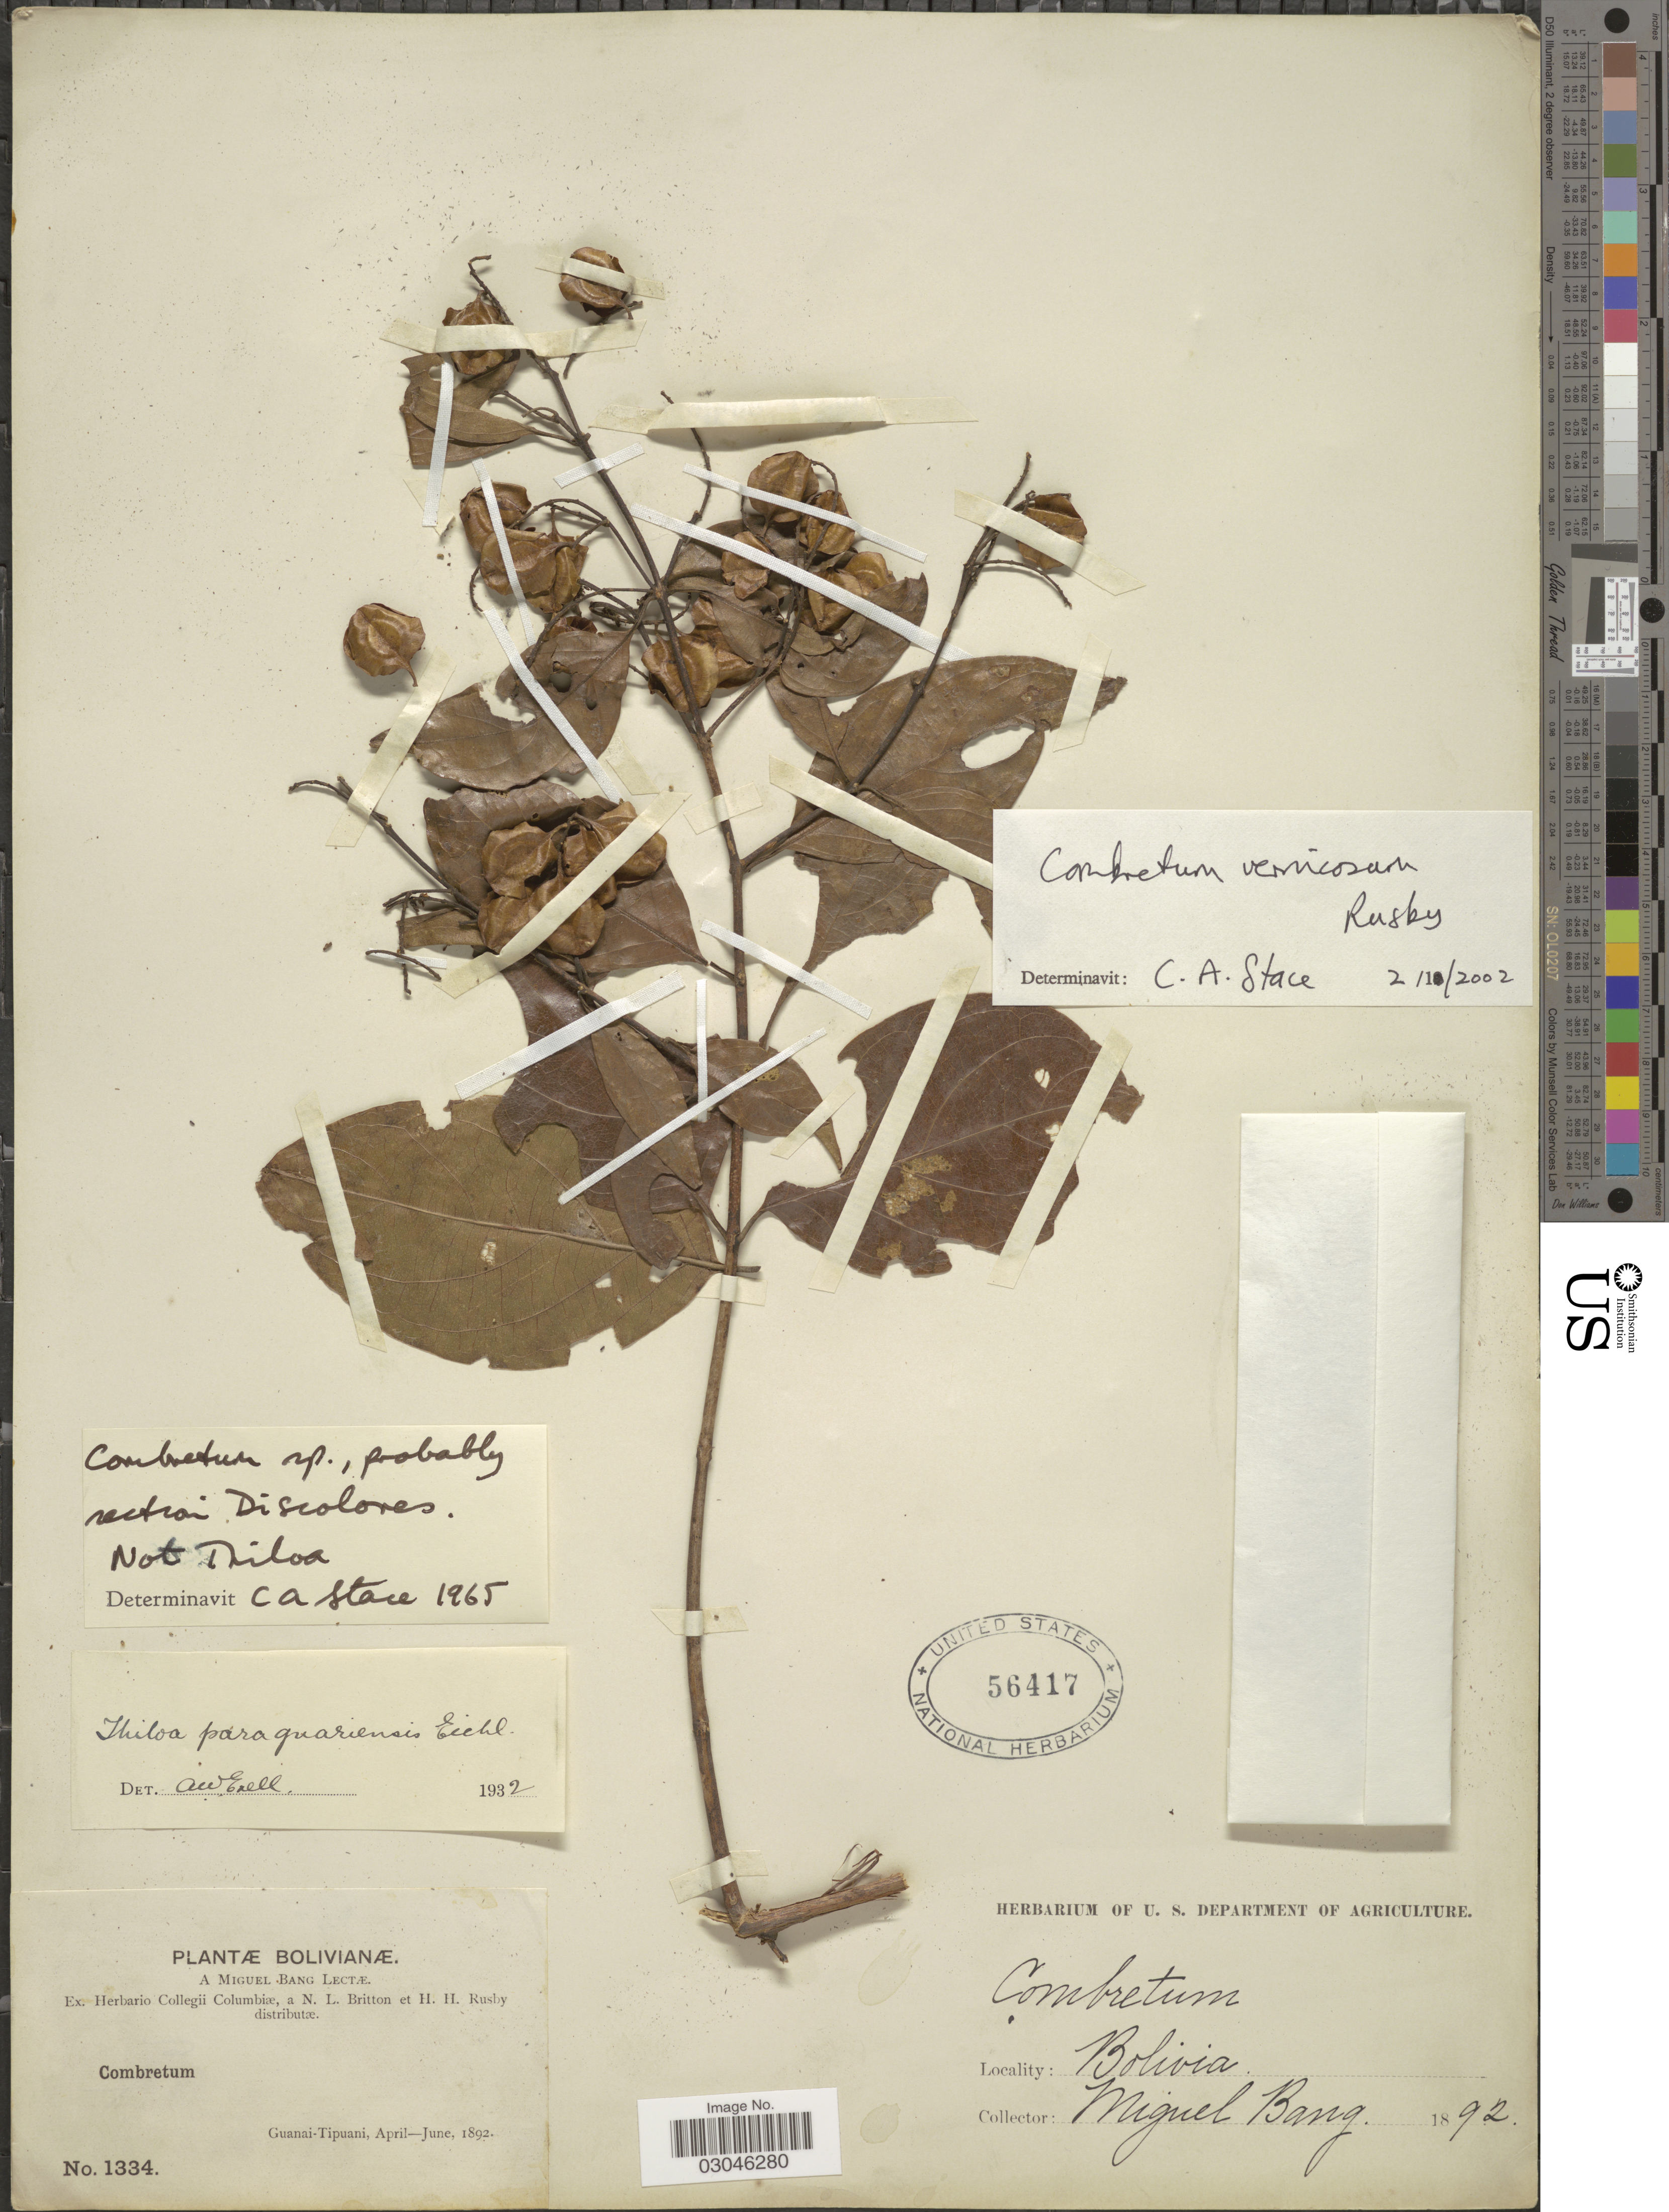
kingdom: Plantae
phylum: Tracheophyta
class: Magnoliopsida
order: Myrtales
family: Combretaceae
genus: Combretum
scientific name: Combretum vernicosum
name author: Rusby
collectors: M. Bang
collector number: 1334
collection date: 1892-04/1892-06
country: Bolivia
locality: Guanai-Tipuani.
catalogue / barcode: US 56417